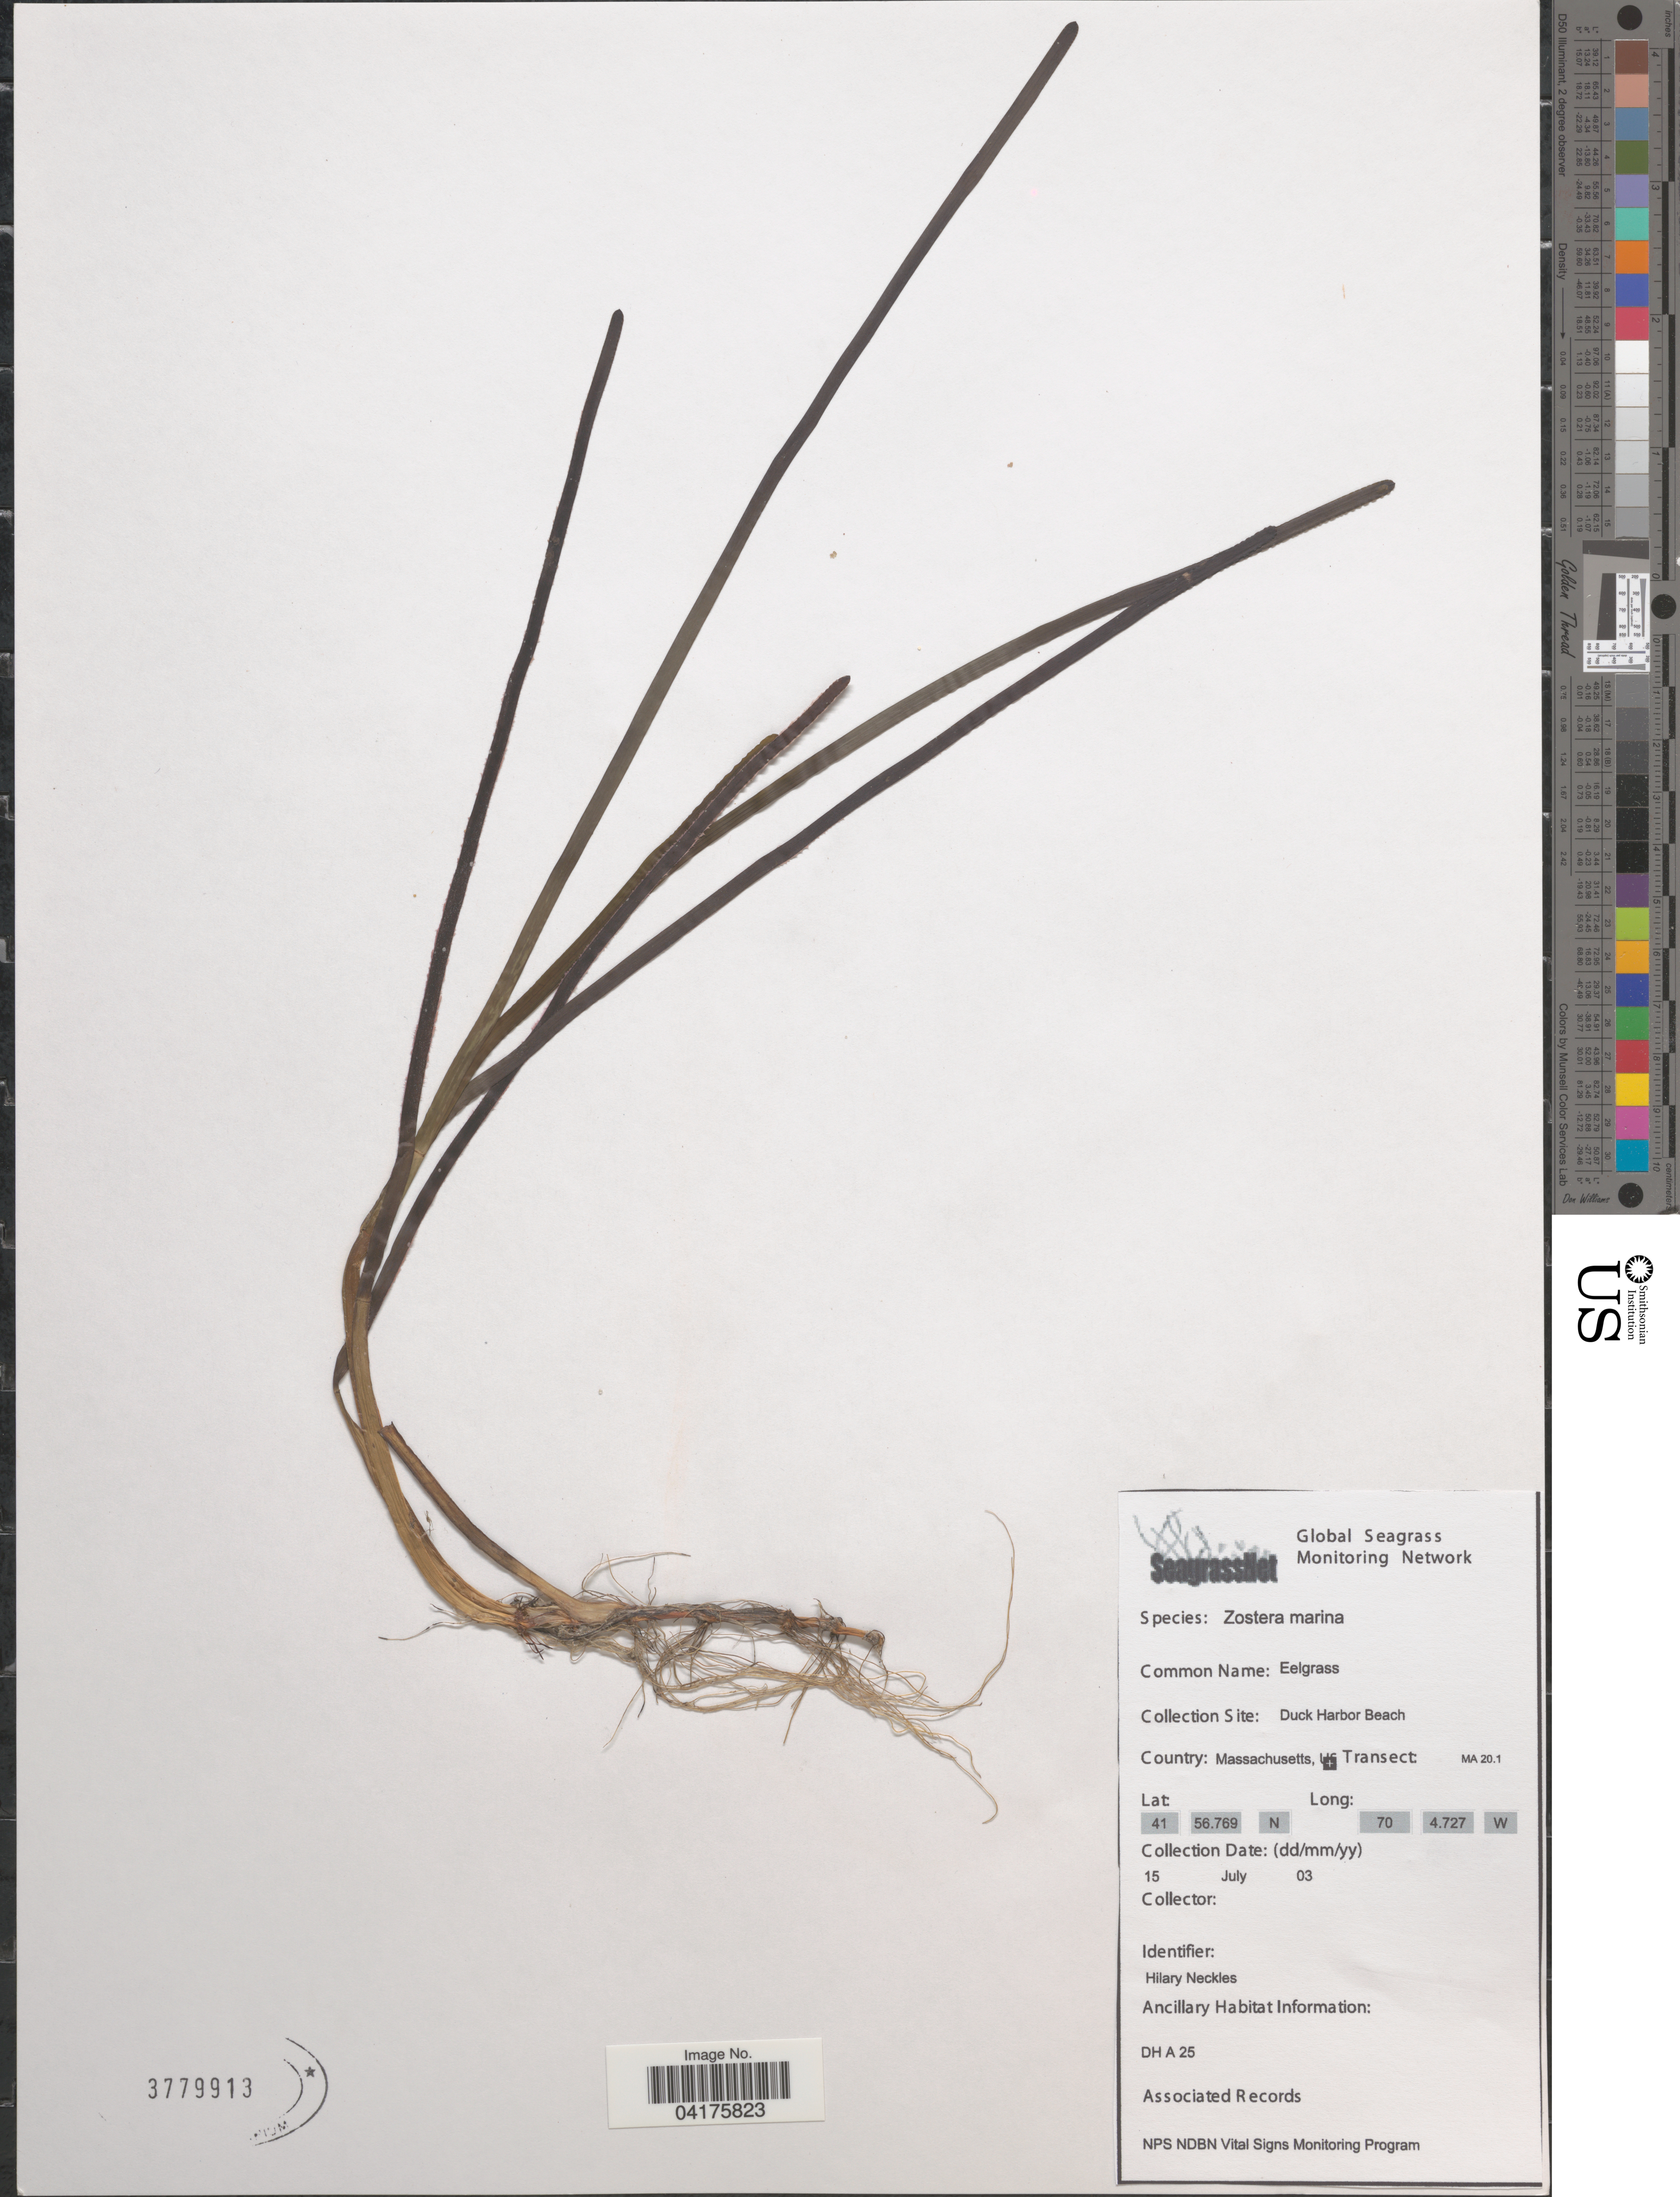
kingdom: Plantae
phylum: Tracheophyta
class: Liliopsida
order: Alismatales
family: Zosteraceae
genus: Zostera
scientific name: Zostera marina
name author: L.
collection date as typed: Transcribed d/m/y: 15/7/3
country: United States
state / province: Massachusetts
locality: Duck Harbor Beach.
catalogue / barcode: US 3779913